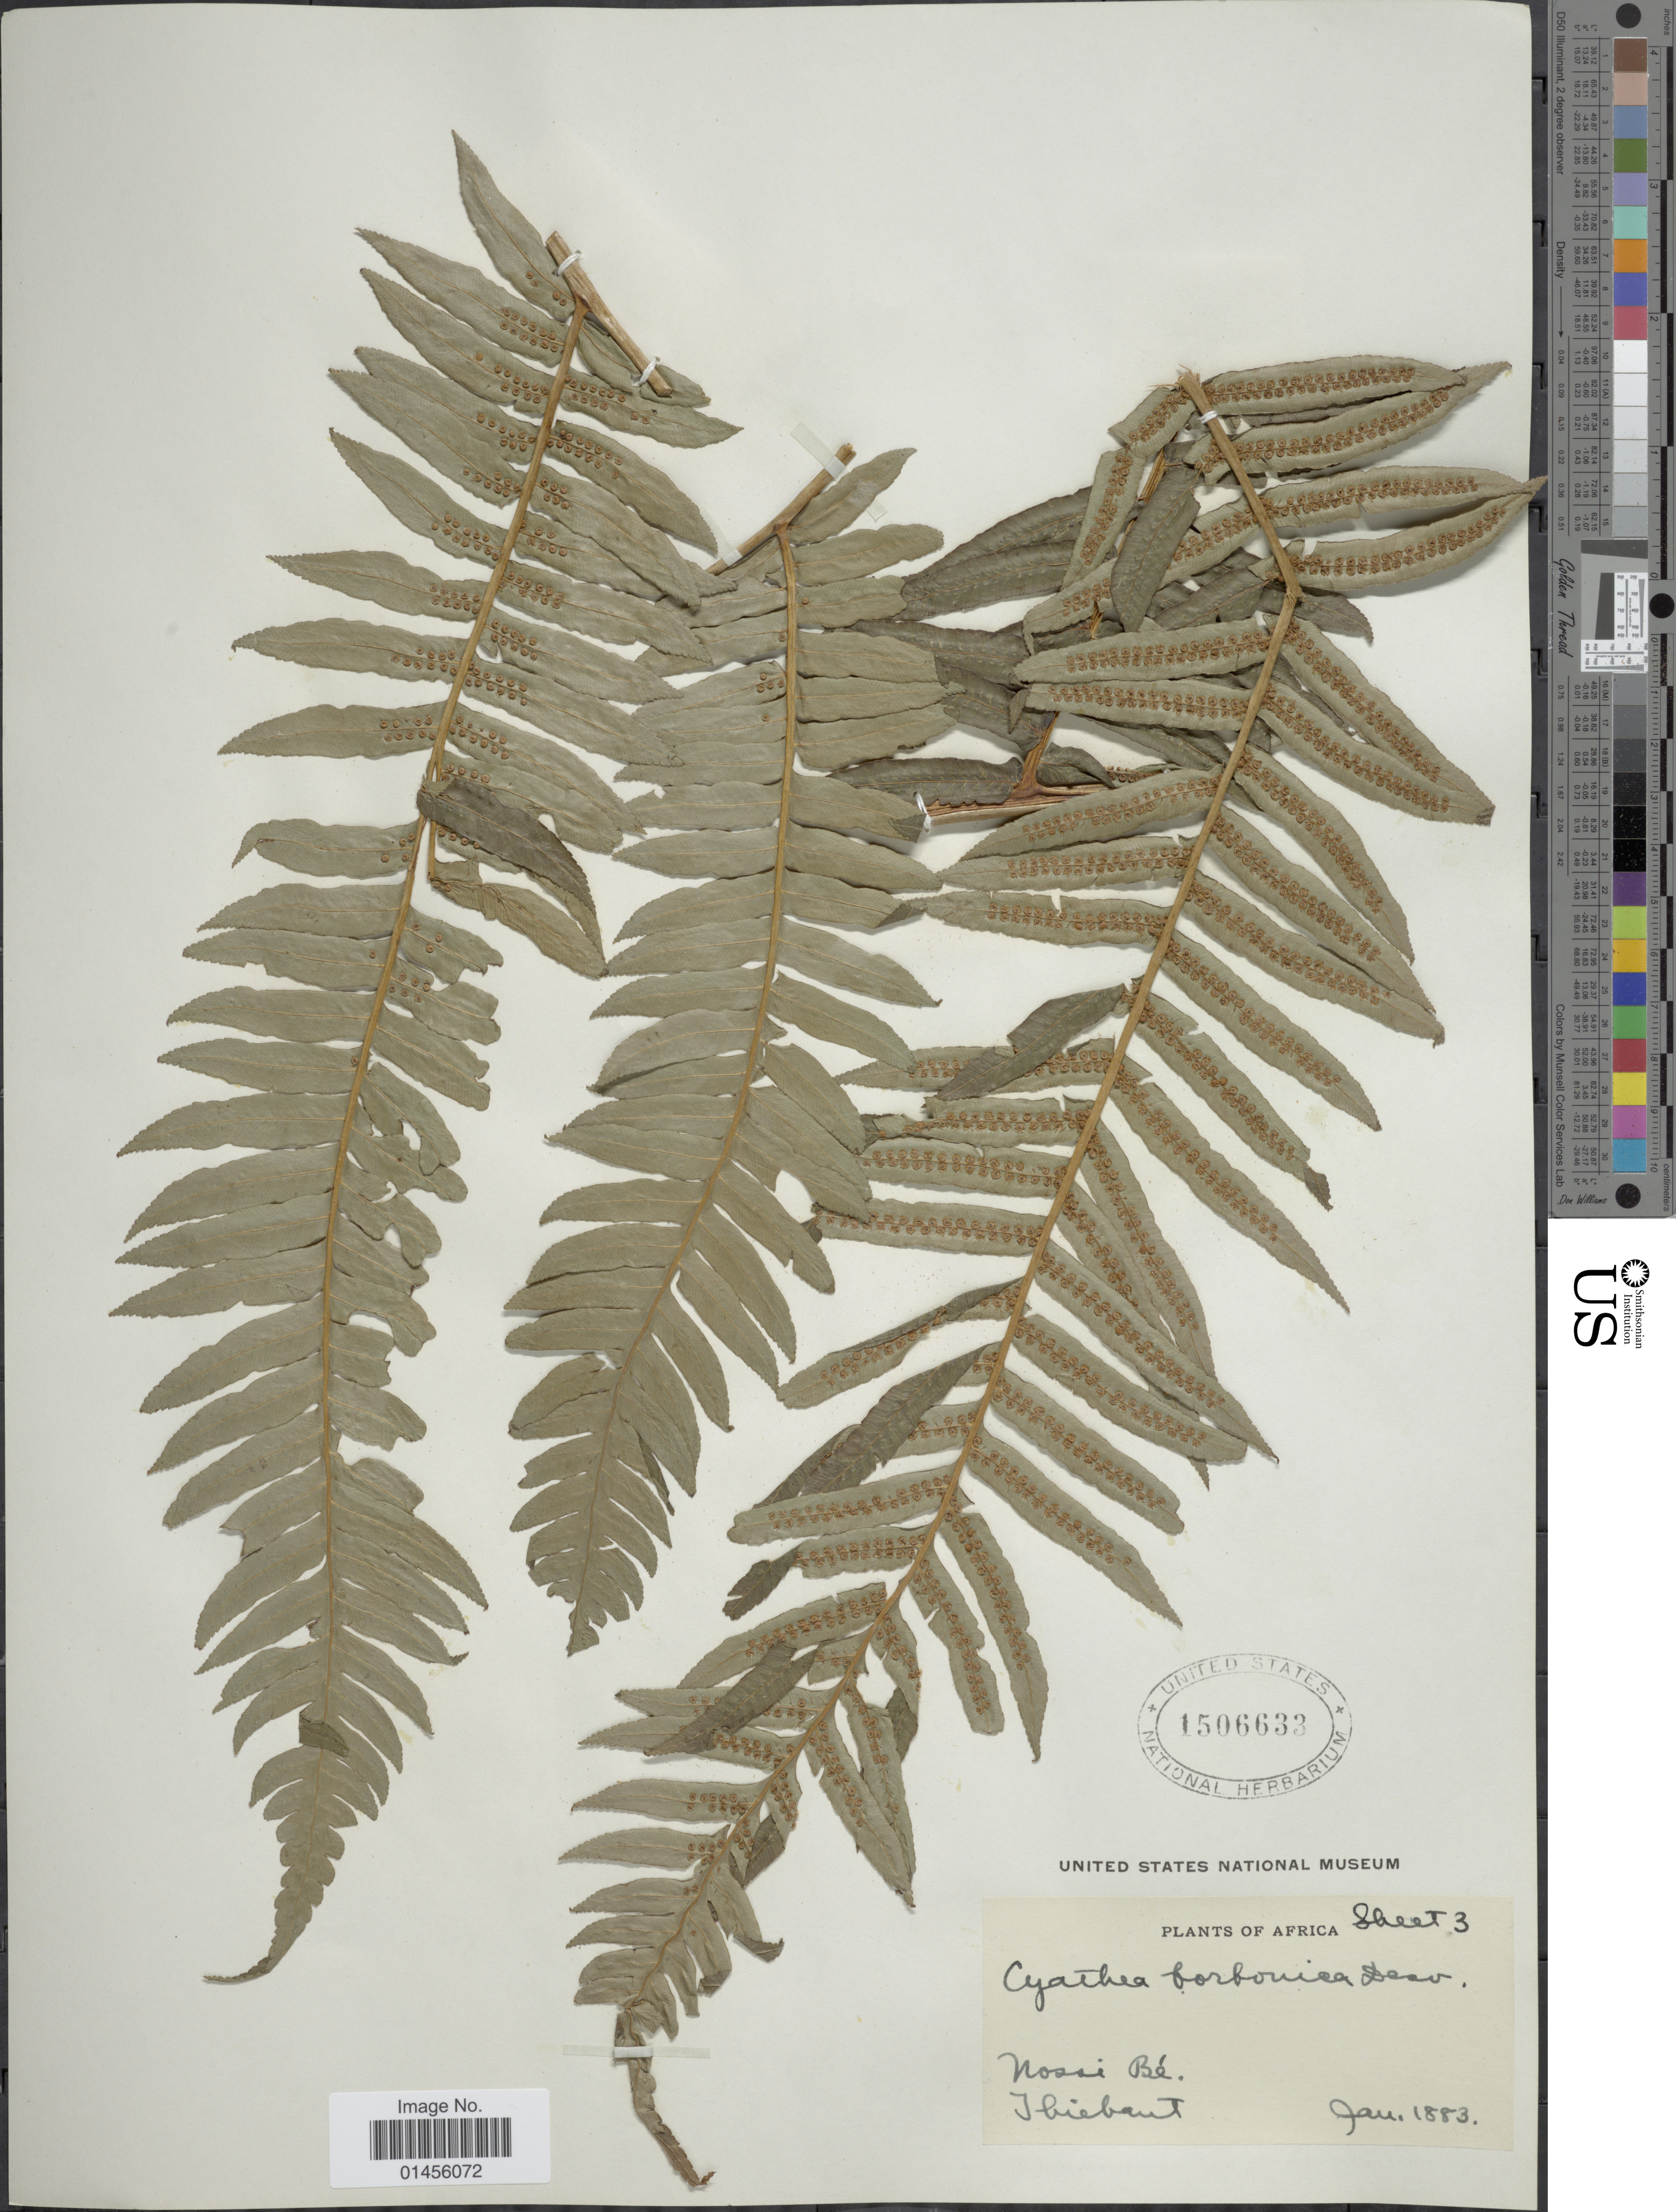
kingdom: Plantae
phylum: Tracheophyta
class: Polypodiopsida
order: Cyatheales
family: Cyatheaceae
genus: Alsophila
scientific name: Alsophila borbonica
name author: (Desv.) R.M. Tryon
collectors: -. Thiebaut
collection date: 1883-01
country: Madagascar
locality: Nossi Bé.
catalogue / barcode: US 1506633